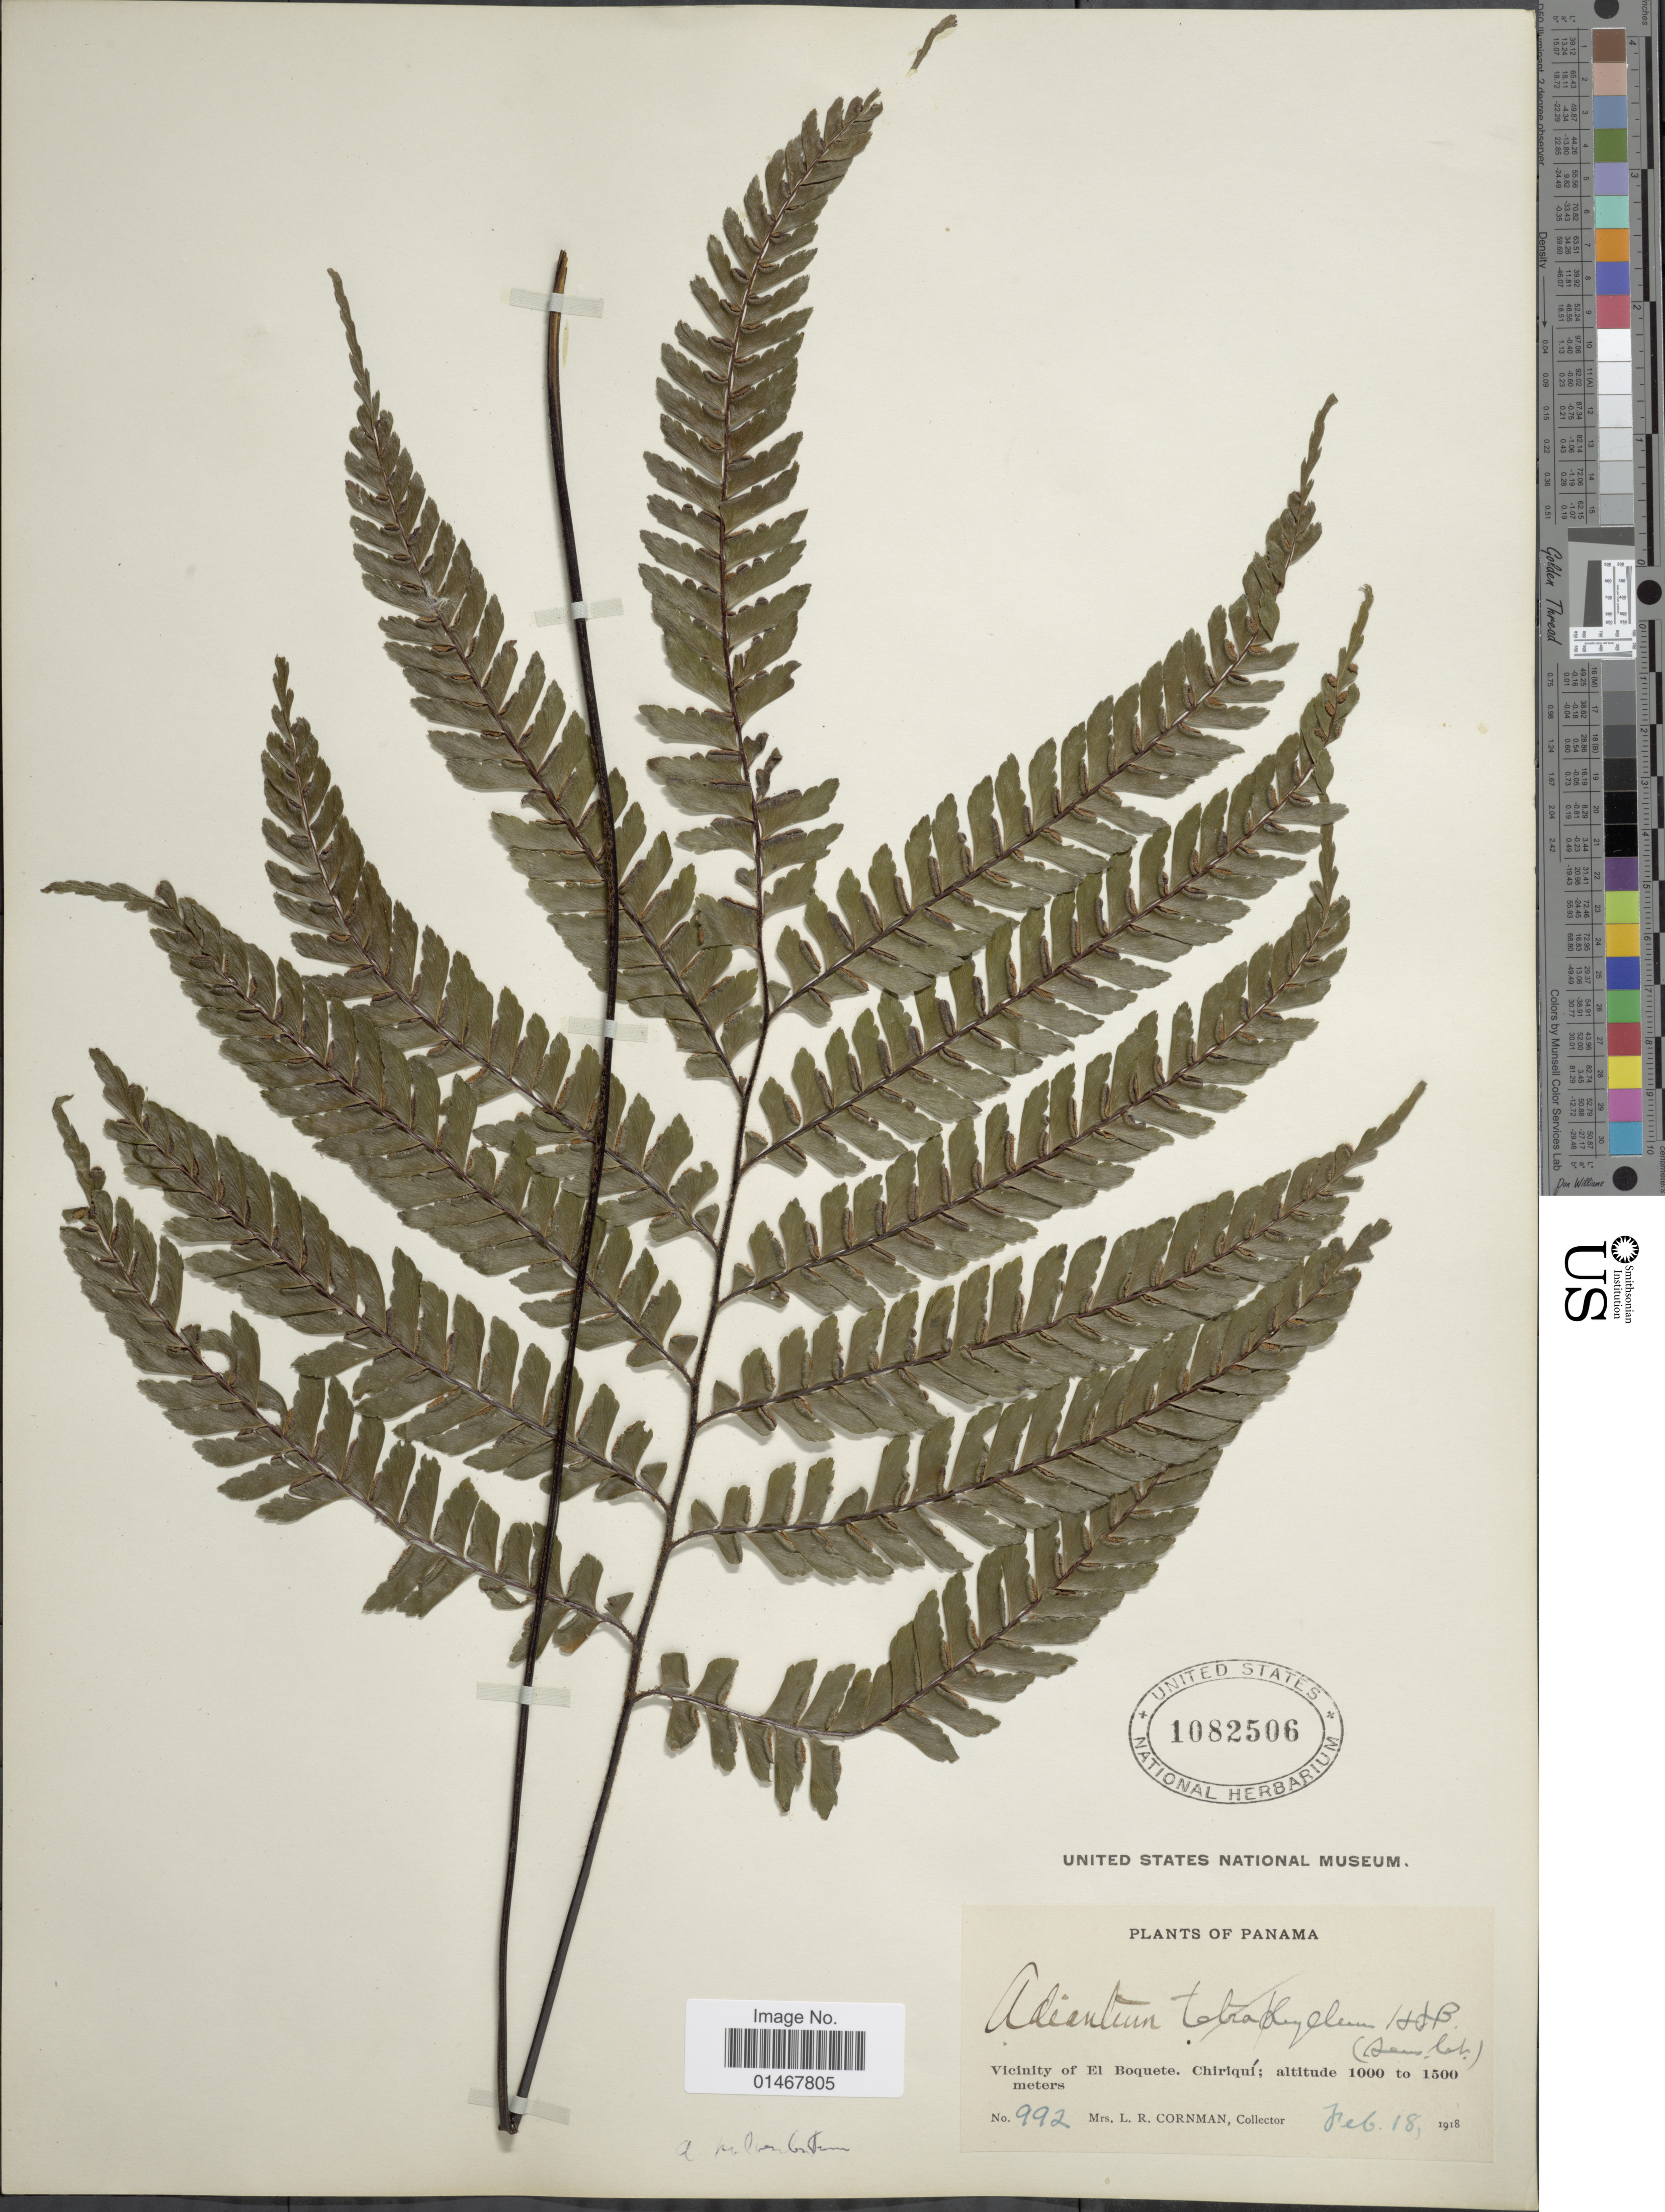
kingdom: Plantae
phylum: Tracheophyta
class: Polypodiopsida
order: Polypodiales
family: Pteridaceae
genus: Adiantum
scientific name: Adiantum pulverulentum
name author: L.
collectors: L. Cornman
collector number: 992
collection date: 1918-02-18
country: Panama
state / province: Chiriqui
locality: Vicinity of EL Boquete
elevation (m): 1000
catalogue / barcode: US 1082506